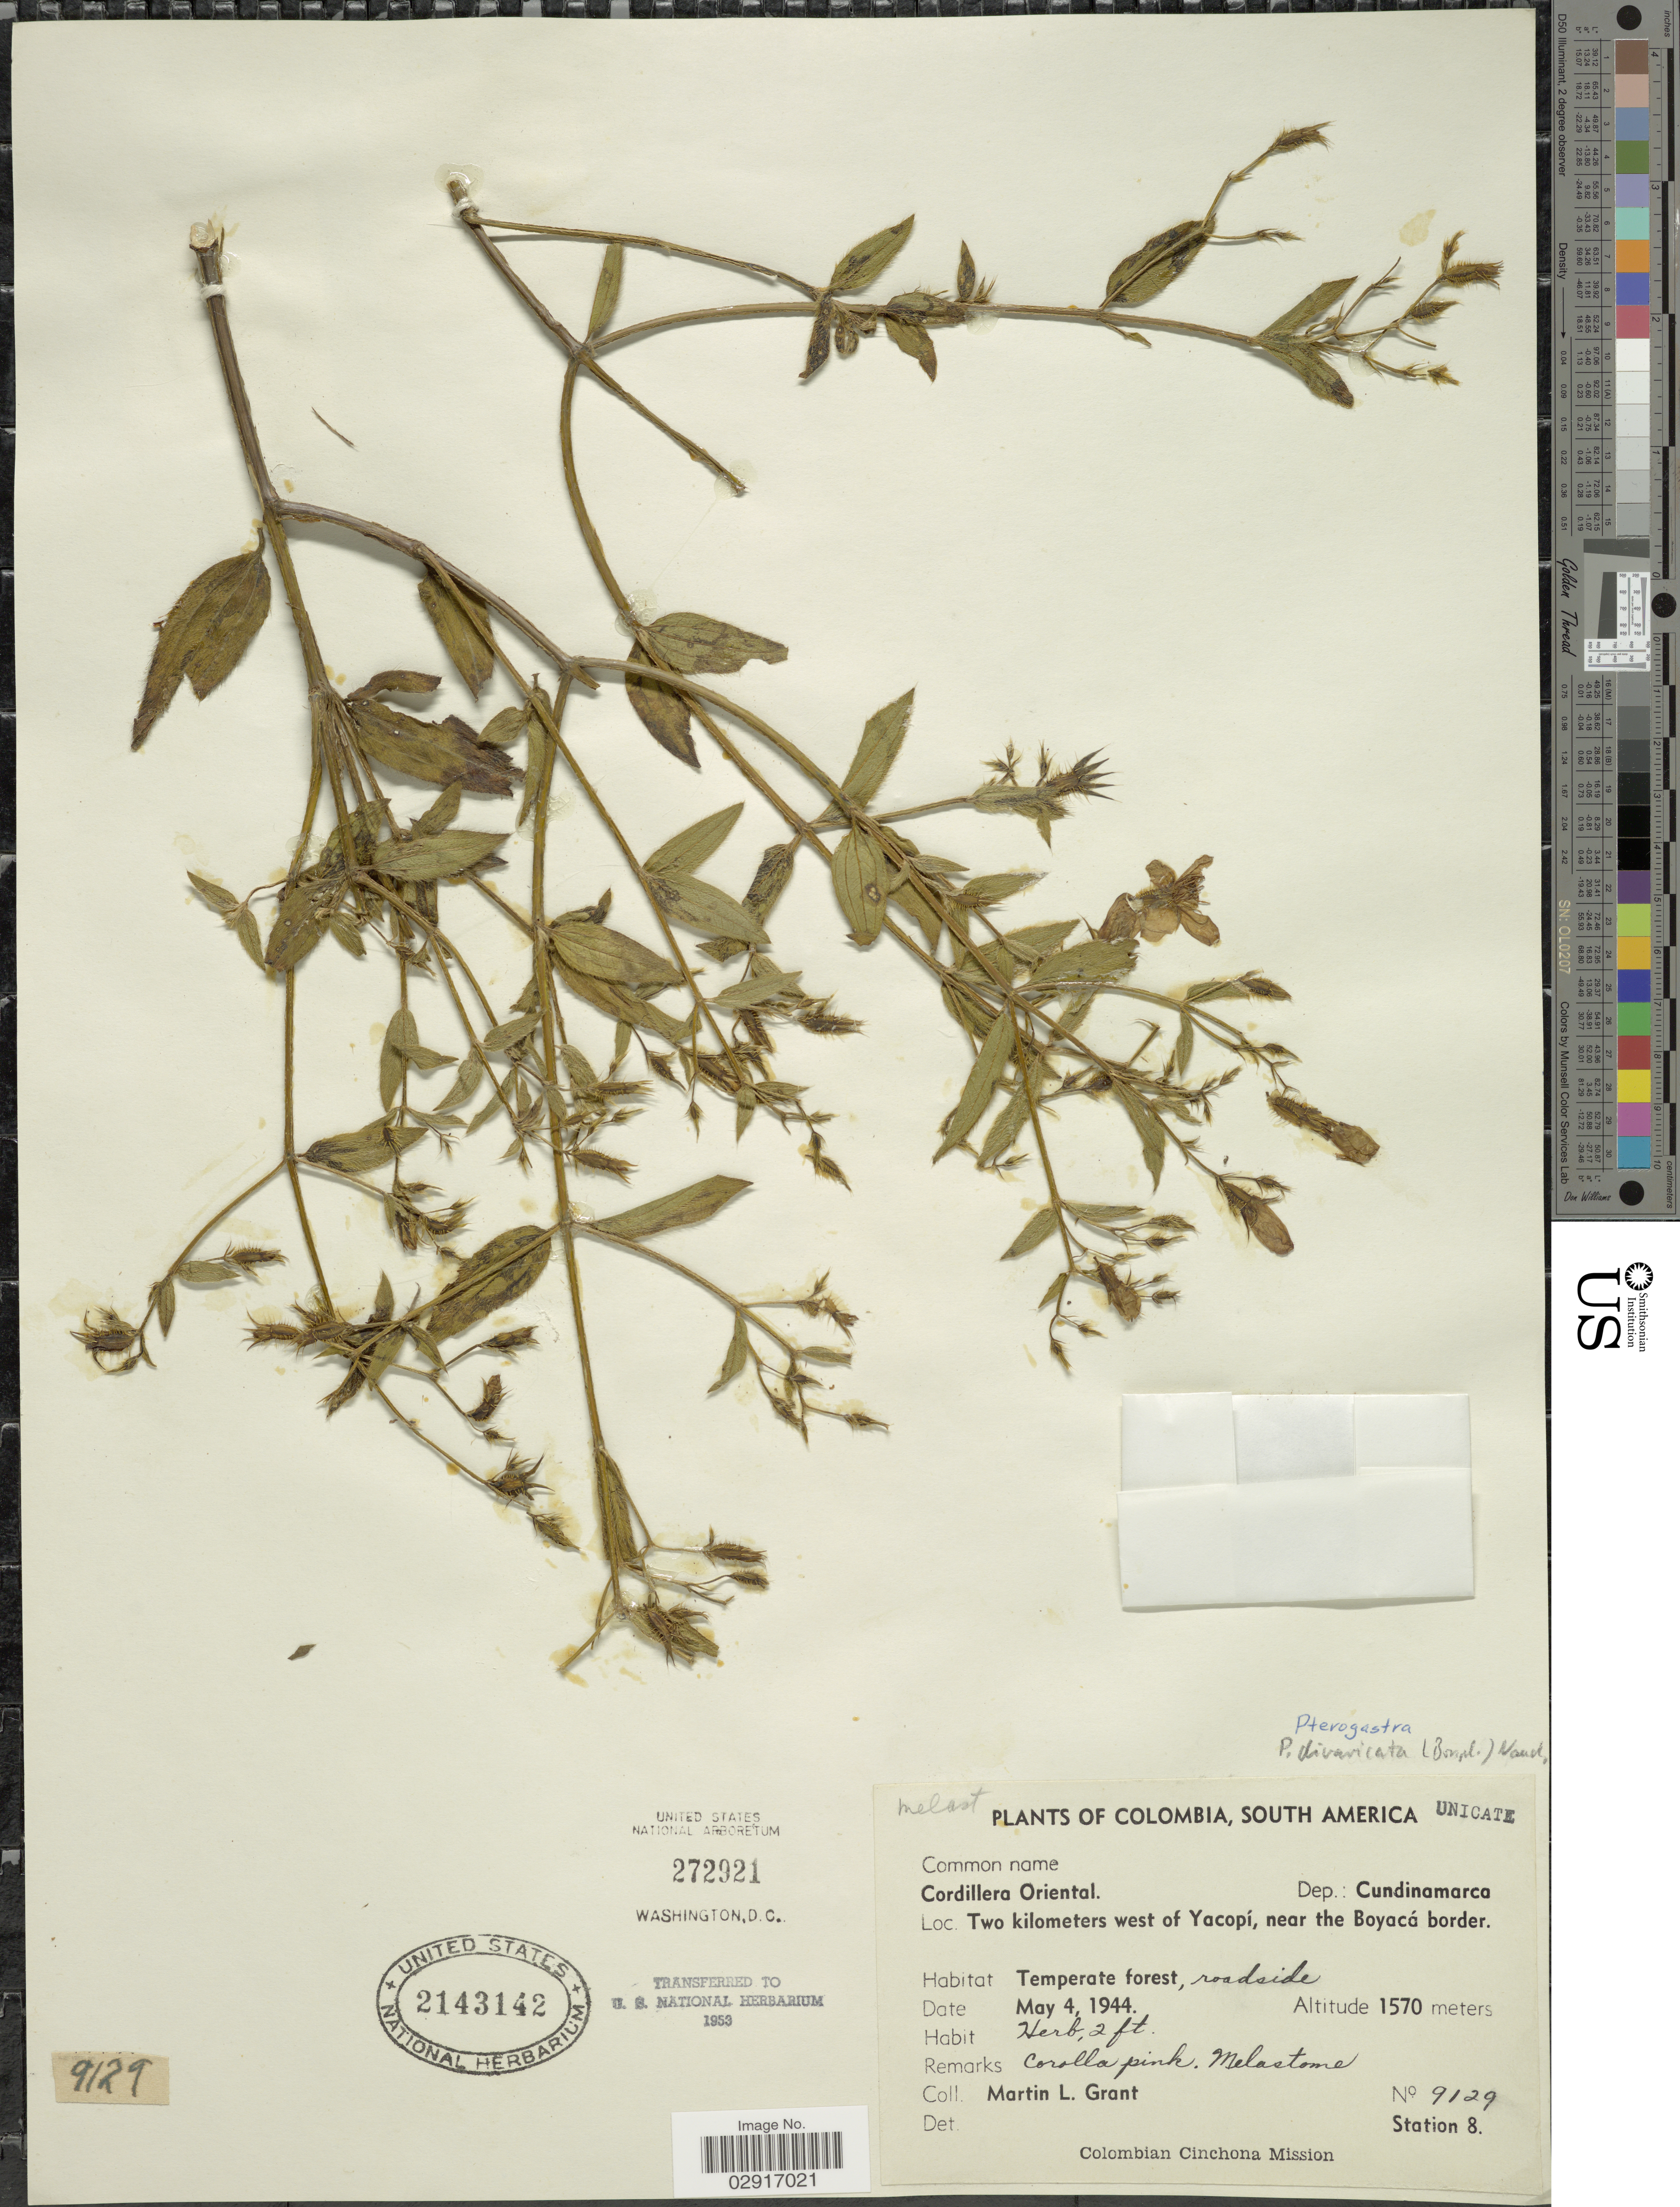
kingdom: Plantae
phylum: Tracheophyta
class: Magnoliopsida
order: Myrtales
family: Melastomataceae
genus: Pterogastra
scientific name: Pterogastra divaricata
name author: (Bonpl.) Naudin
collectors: M. L. Grant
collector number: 9129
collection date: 1944-05-04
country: Colombia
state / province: Cundinamarca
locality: Cordillera Oriental. Dep.: Cundinamarca. Two kilometers west of Yacopí, near the Boyacá border.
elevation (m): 1570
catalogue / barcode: US 2143142